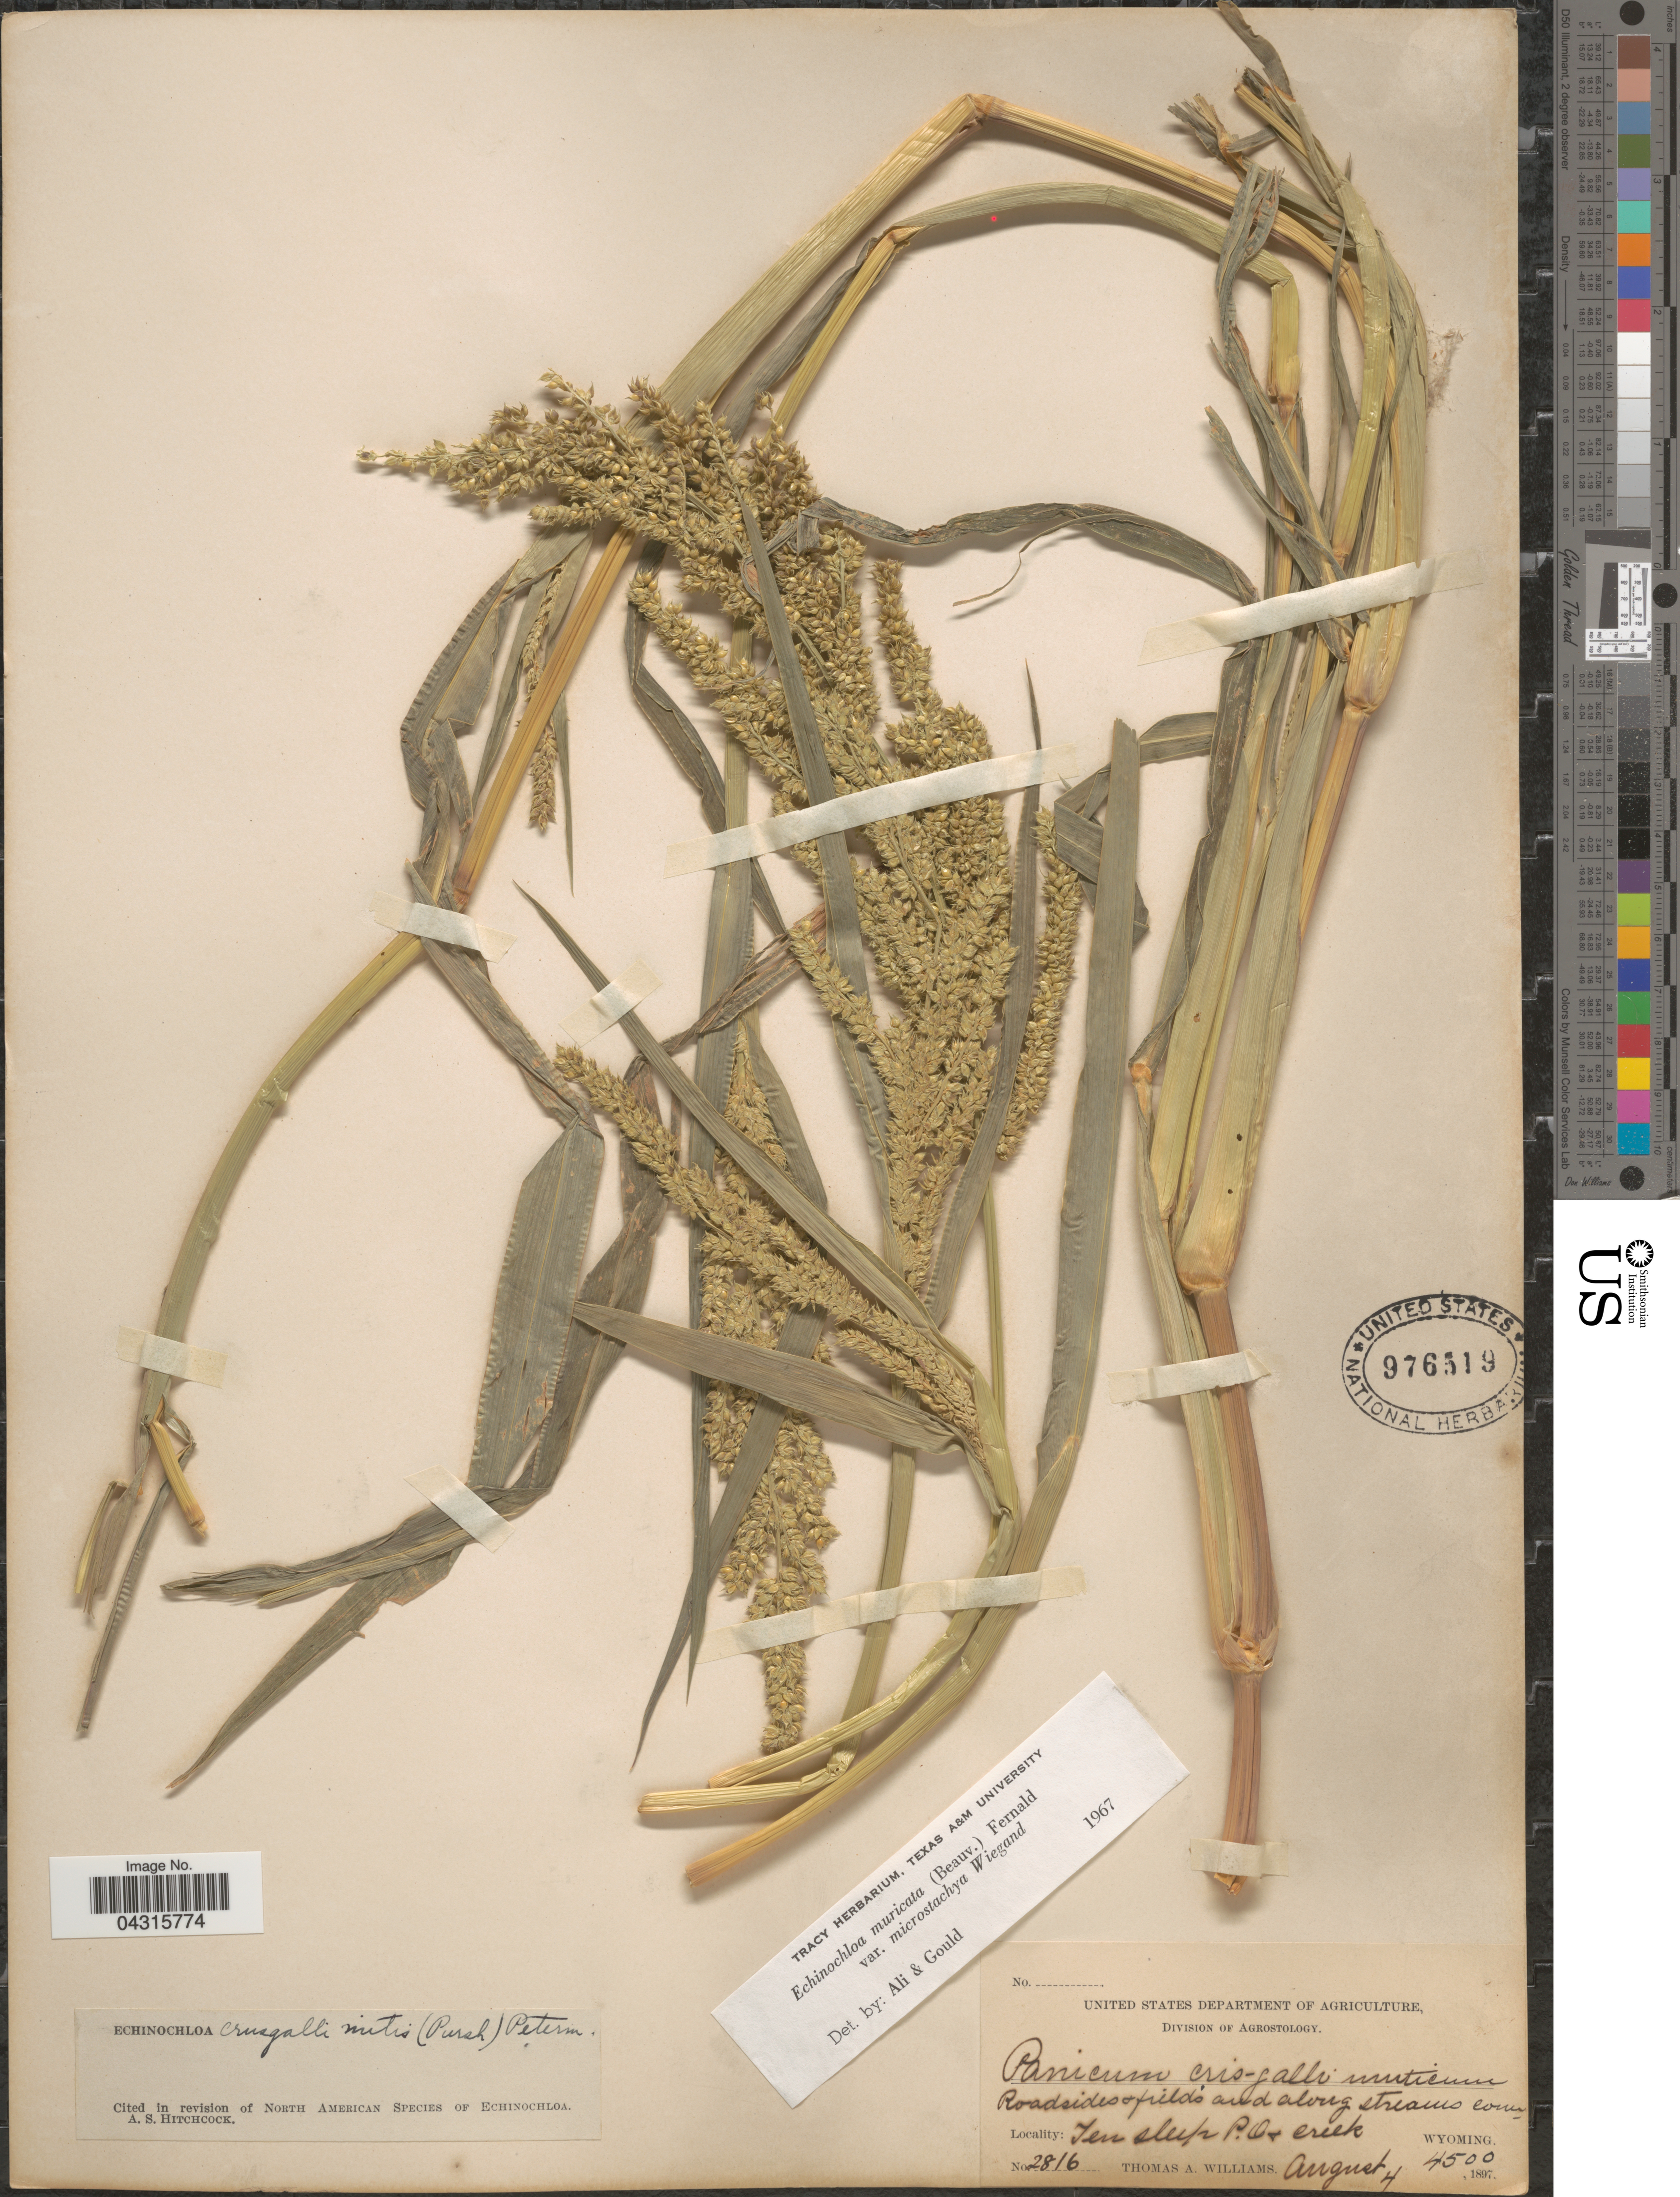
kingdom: Plantae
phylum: Tracheophyta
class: Liliopsida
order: Poales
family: Poaceae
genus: Echinochloa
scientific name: Echinochloa muricata var. microstachya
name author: Wiegand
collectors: T. A. Williams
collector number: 2816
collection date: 1897-08-04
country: United States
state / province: Wyoming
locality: Ten sleep P.O+creek.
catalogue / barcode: US 976519